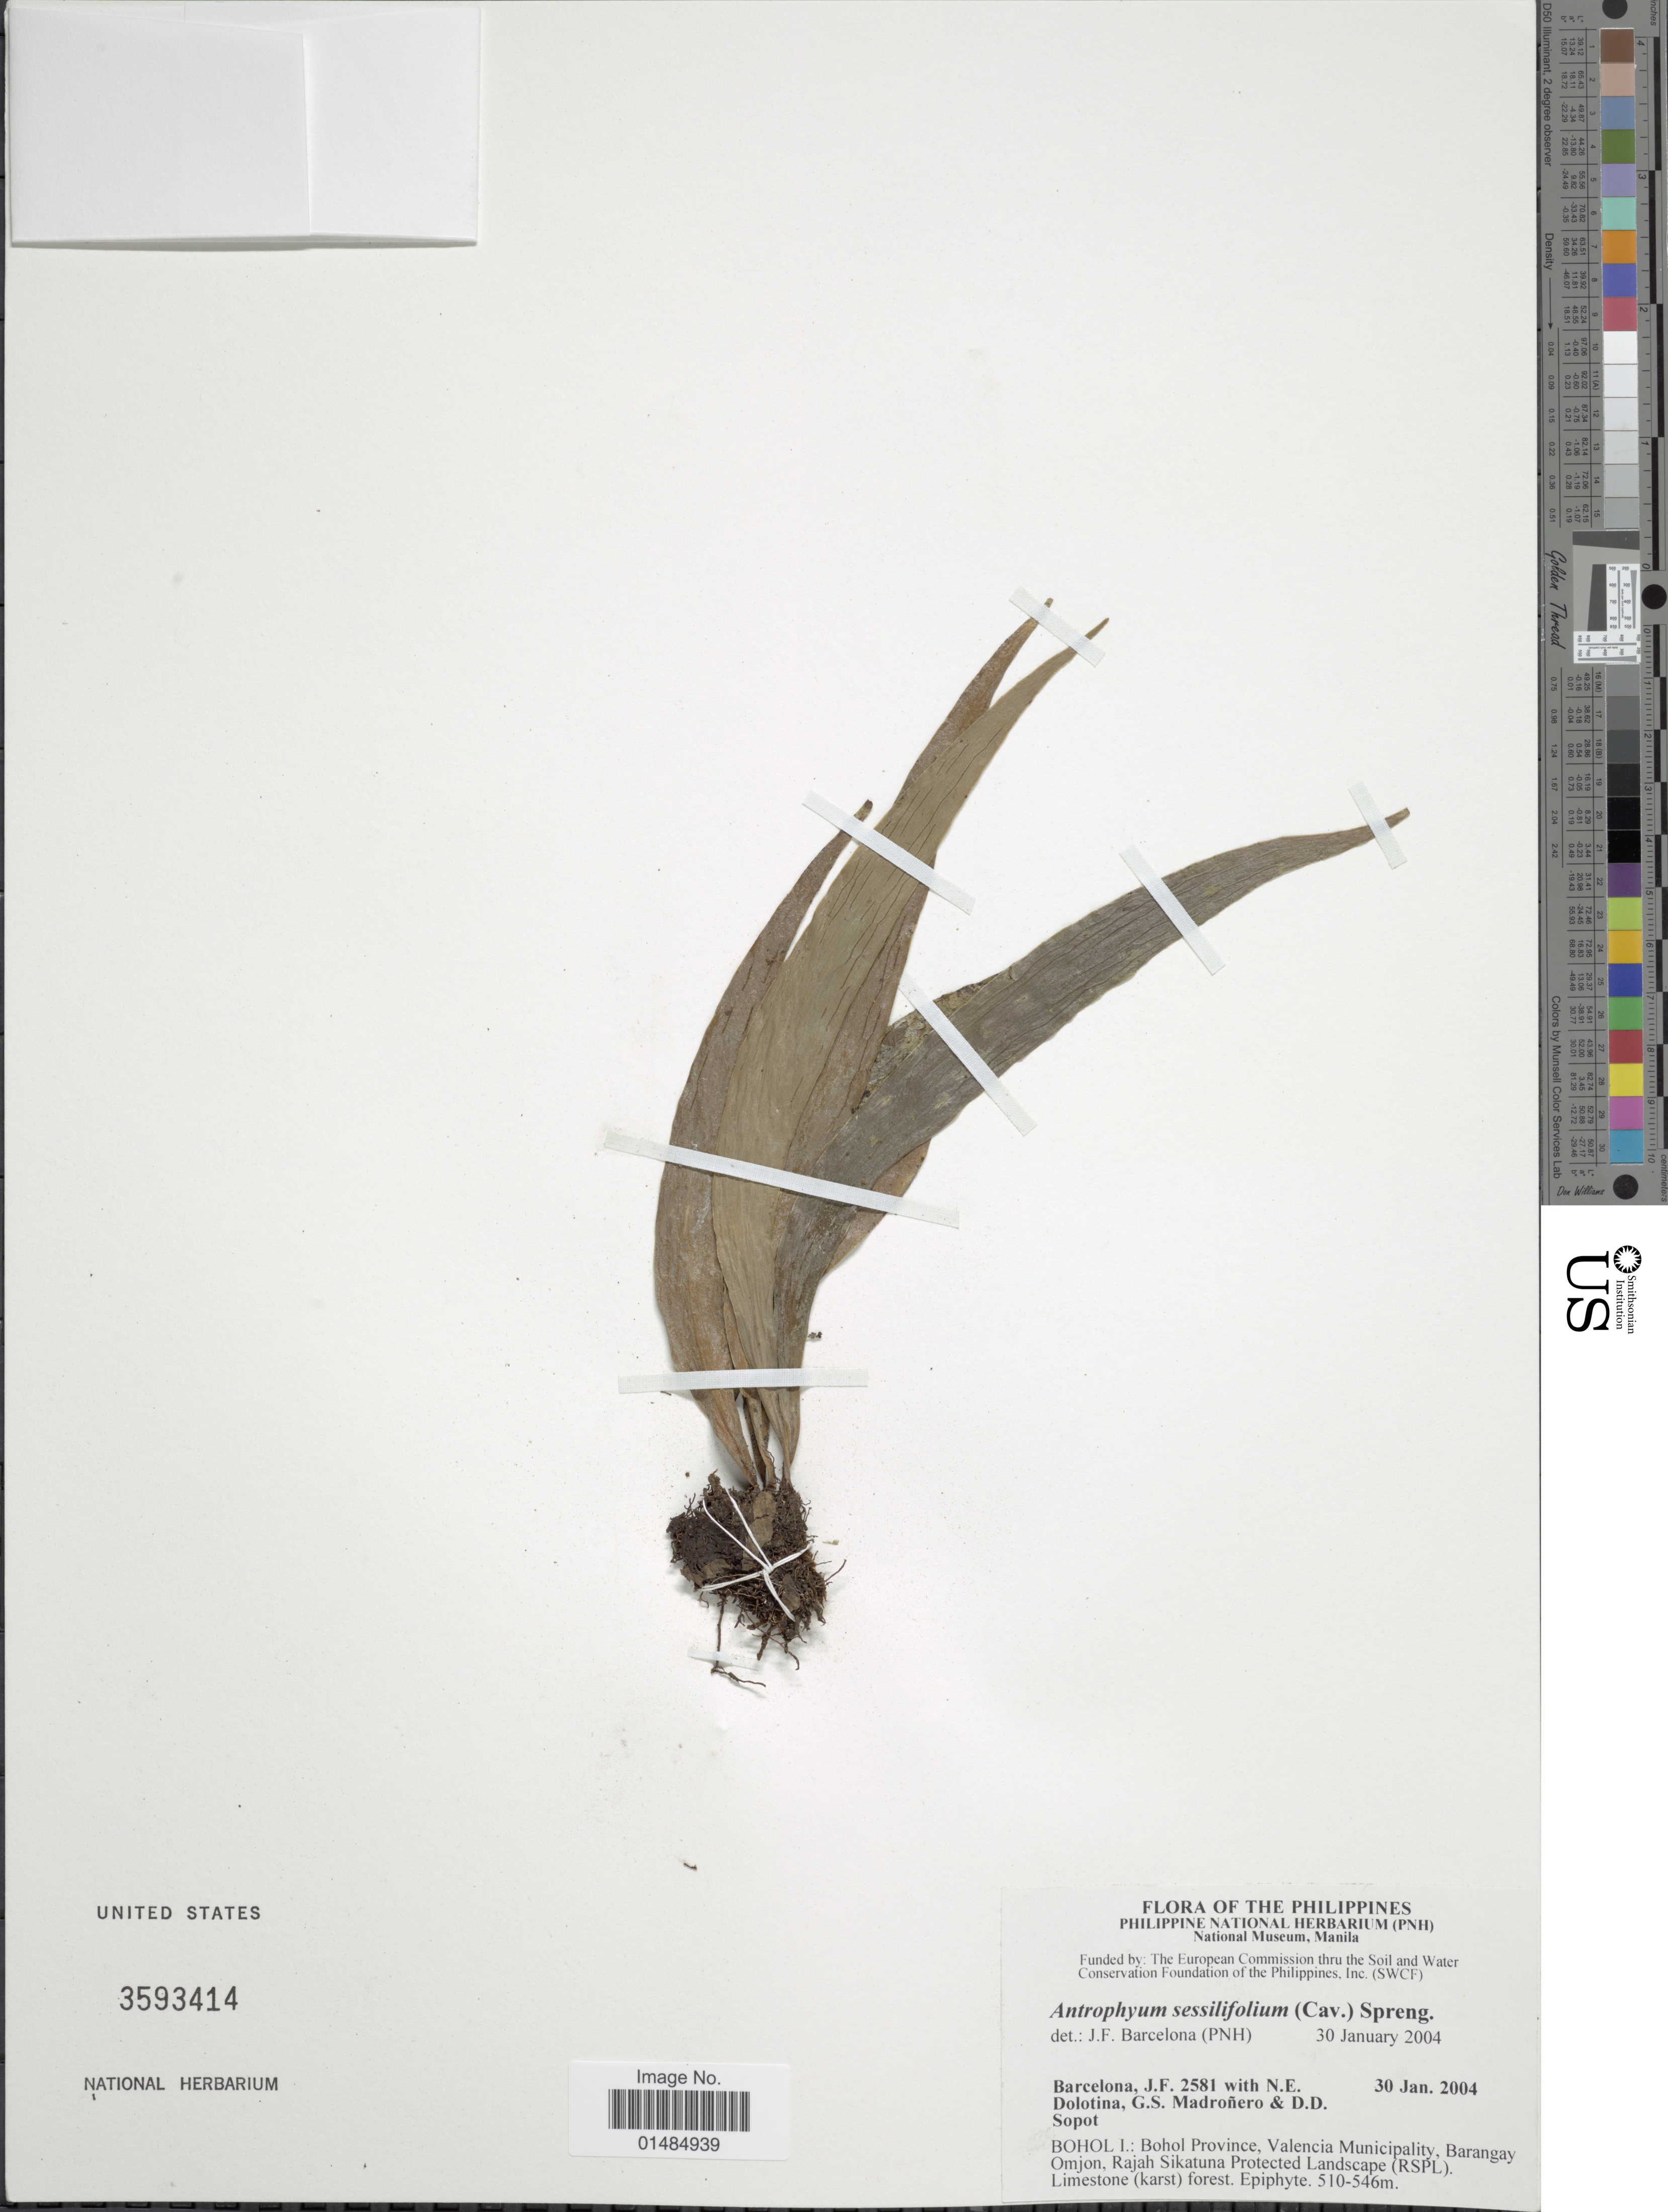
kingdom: Plantae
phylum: Tracheophyta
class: Polypodiopsida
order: Polypodiales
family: Pteridaceae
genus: Antrophyum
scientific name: Antrophyum sessilifolium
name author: (Cav.) A. Spreng.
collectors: J. F. Barcelona, N. Dolotina, G. Madroñero & D. Sopot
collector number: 2581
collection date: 2004-01-30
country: Philippines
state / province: Central Visayas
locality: Bohol I.: Bohol Province, Valencia Municipality, Barangay Omjon, Rajah Sikatuna Protected Landscape (RSPL)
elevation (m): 510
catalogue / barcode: US 3593414